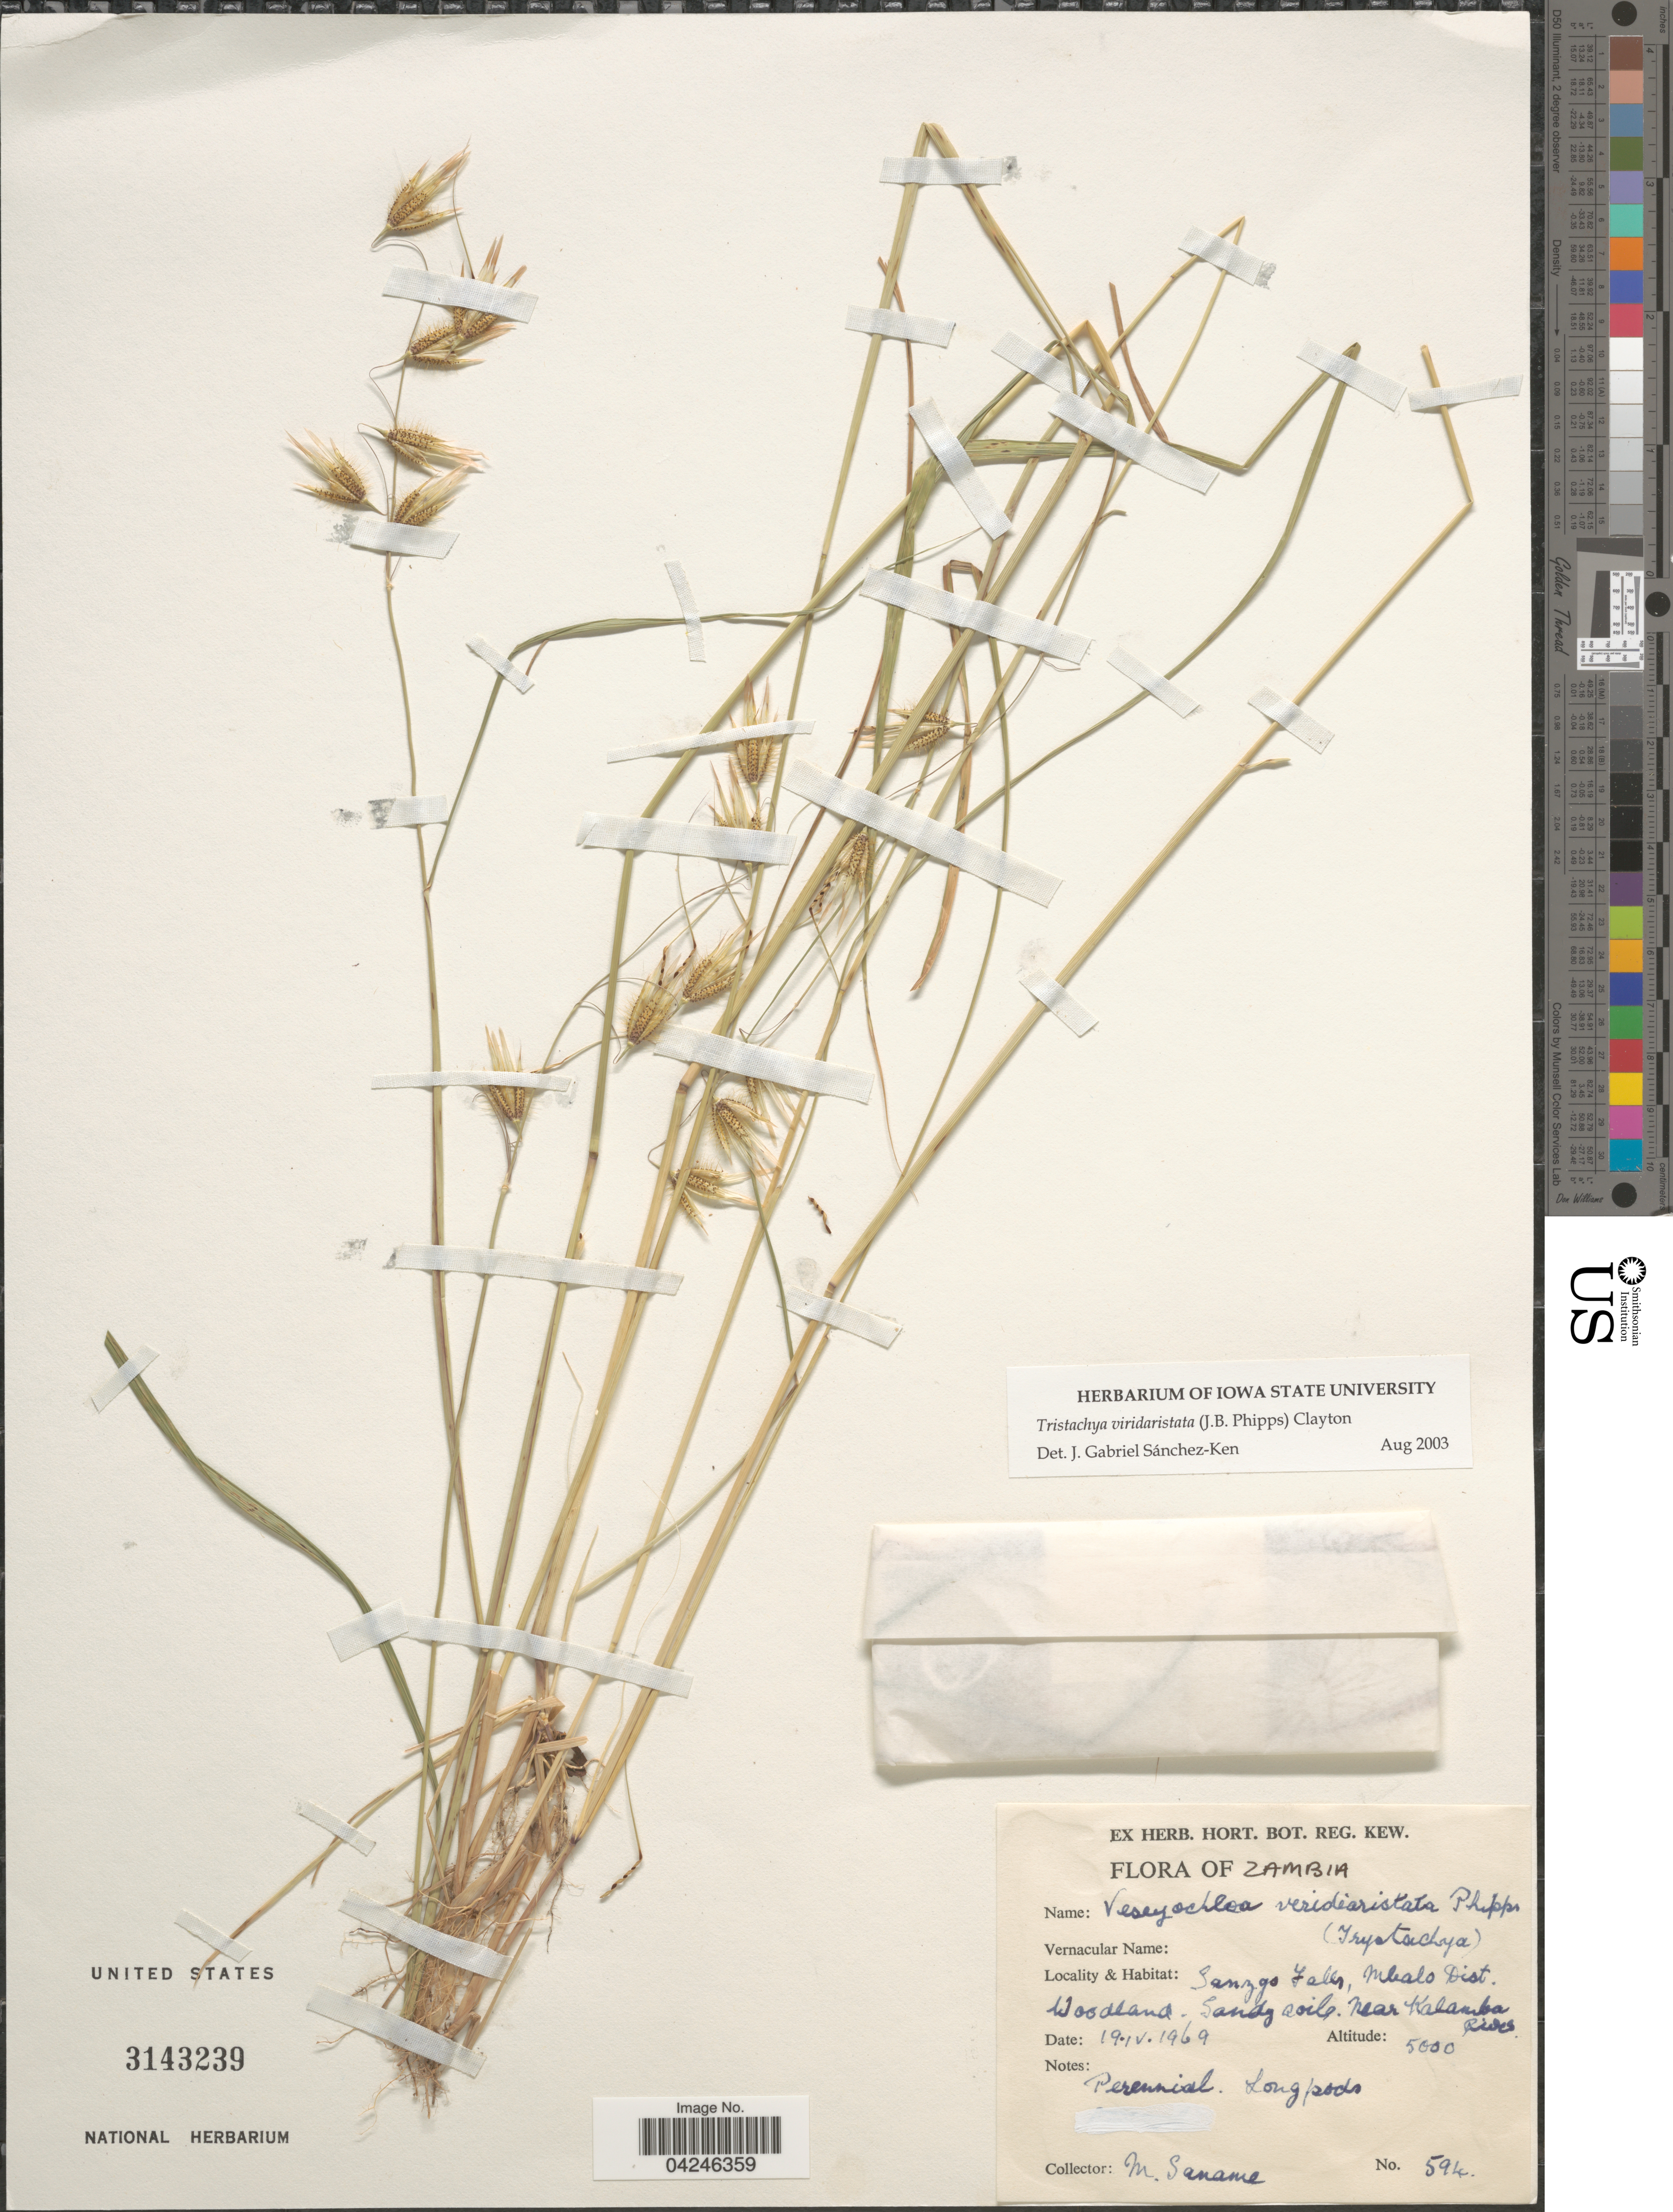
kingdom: Plantae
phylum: Tracheophyta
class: Liliopsida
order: Poales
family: Poaceae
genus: Tristachya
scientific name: Tristachya viridearistata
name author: (J.B. Phipps) Clayton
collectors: M. Saname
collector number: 594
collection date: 1969-04-19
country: Zambia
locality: Sanzgo Falls, Mbalo Dist. Near Kalamba River.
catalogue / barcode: US 3143239